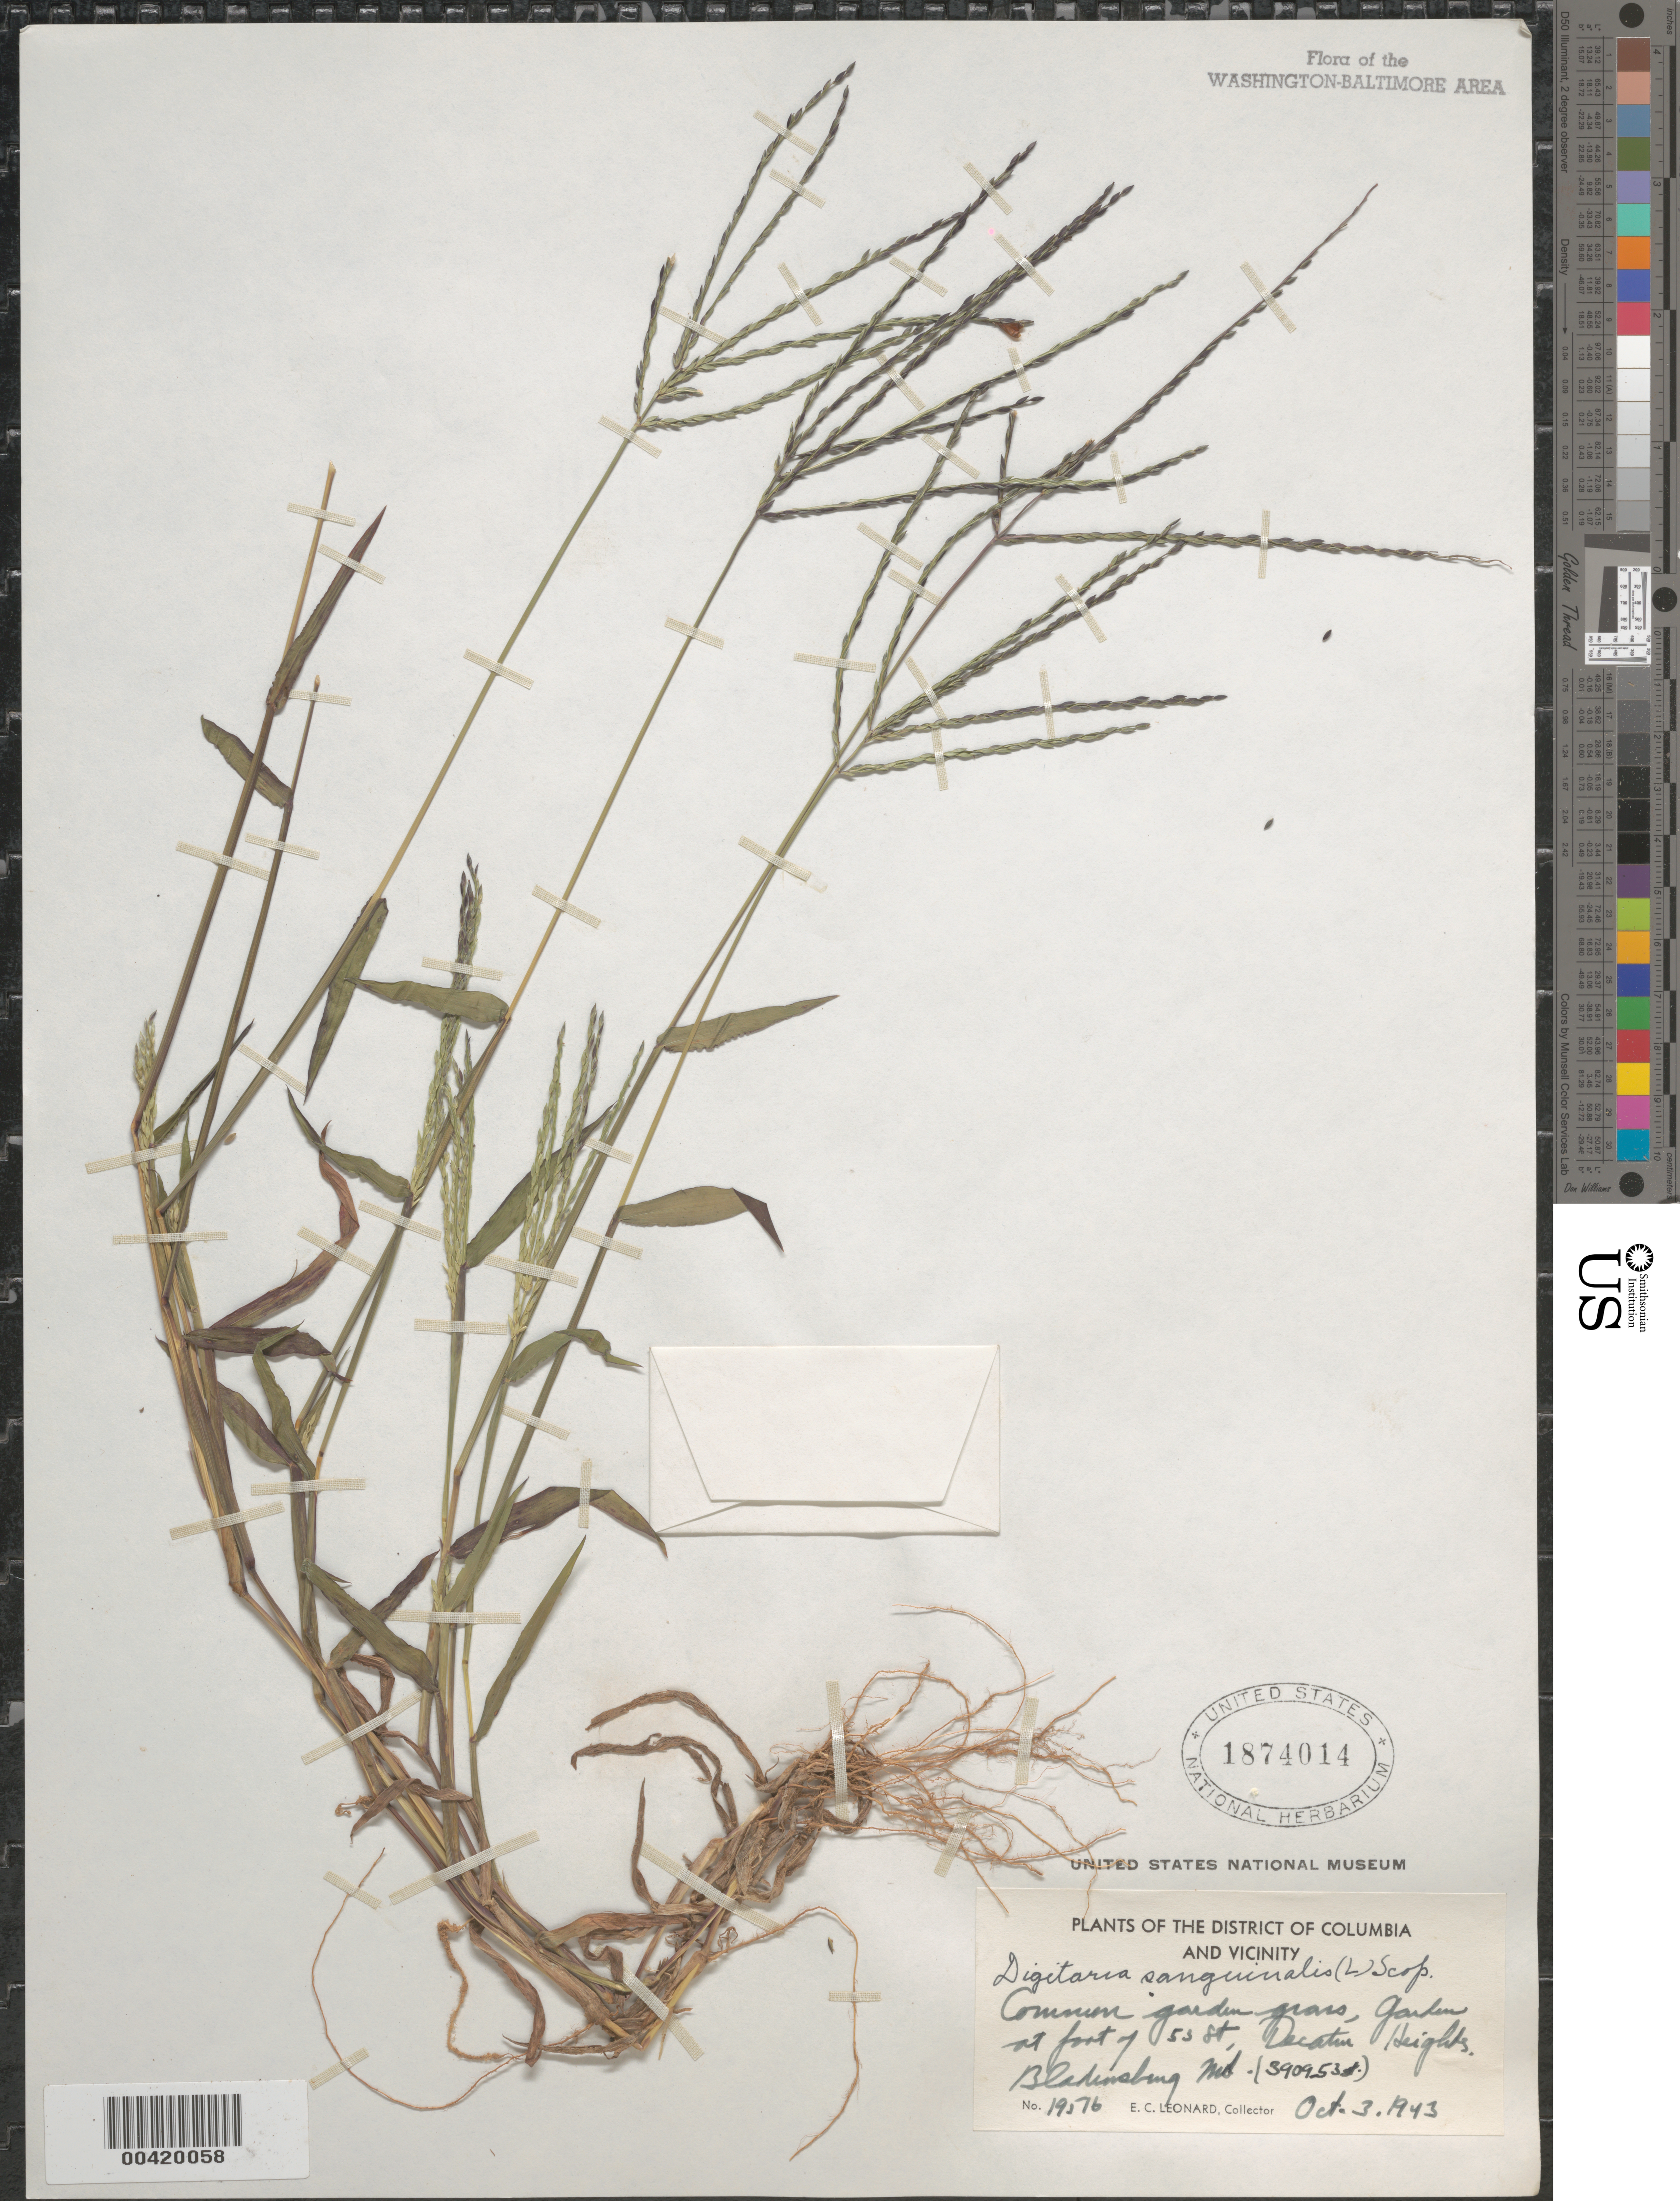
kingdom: Plantae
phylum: Tracheophyta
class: Liliopsida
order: Poales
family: Poaceae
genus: Digitaria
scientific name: Digitaria sanguinalis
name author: (L.) Scop.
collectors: E. C. Leonard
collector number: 19516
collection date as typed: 03 Oct 1943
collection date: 1943-10-03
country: United States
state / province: Maryland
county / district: Prince George's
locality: Decatur Heights, Bladensburg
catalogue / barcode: US 1874014